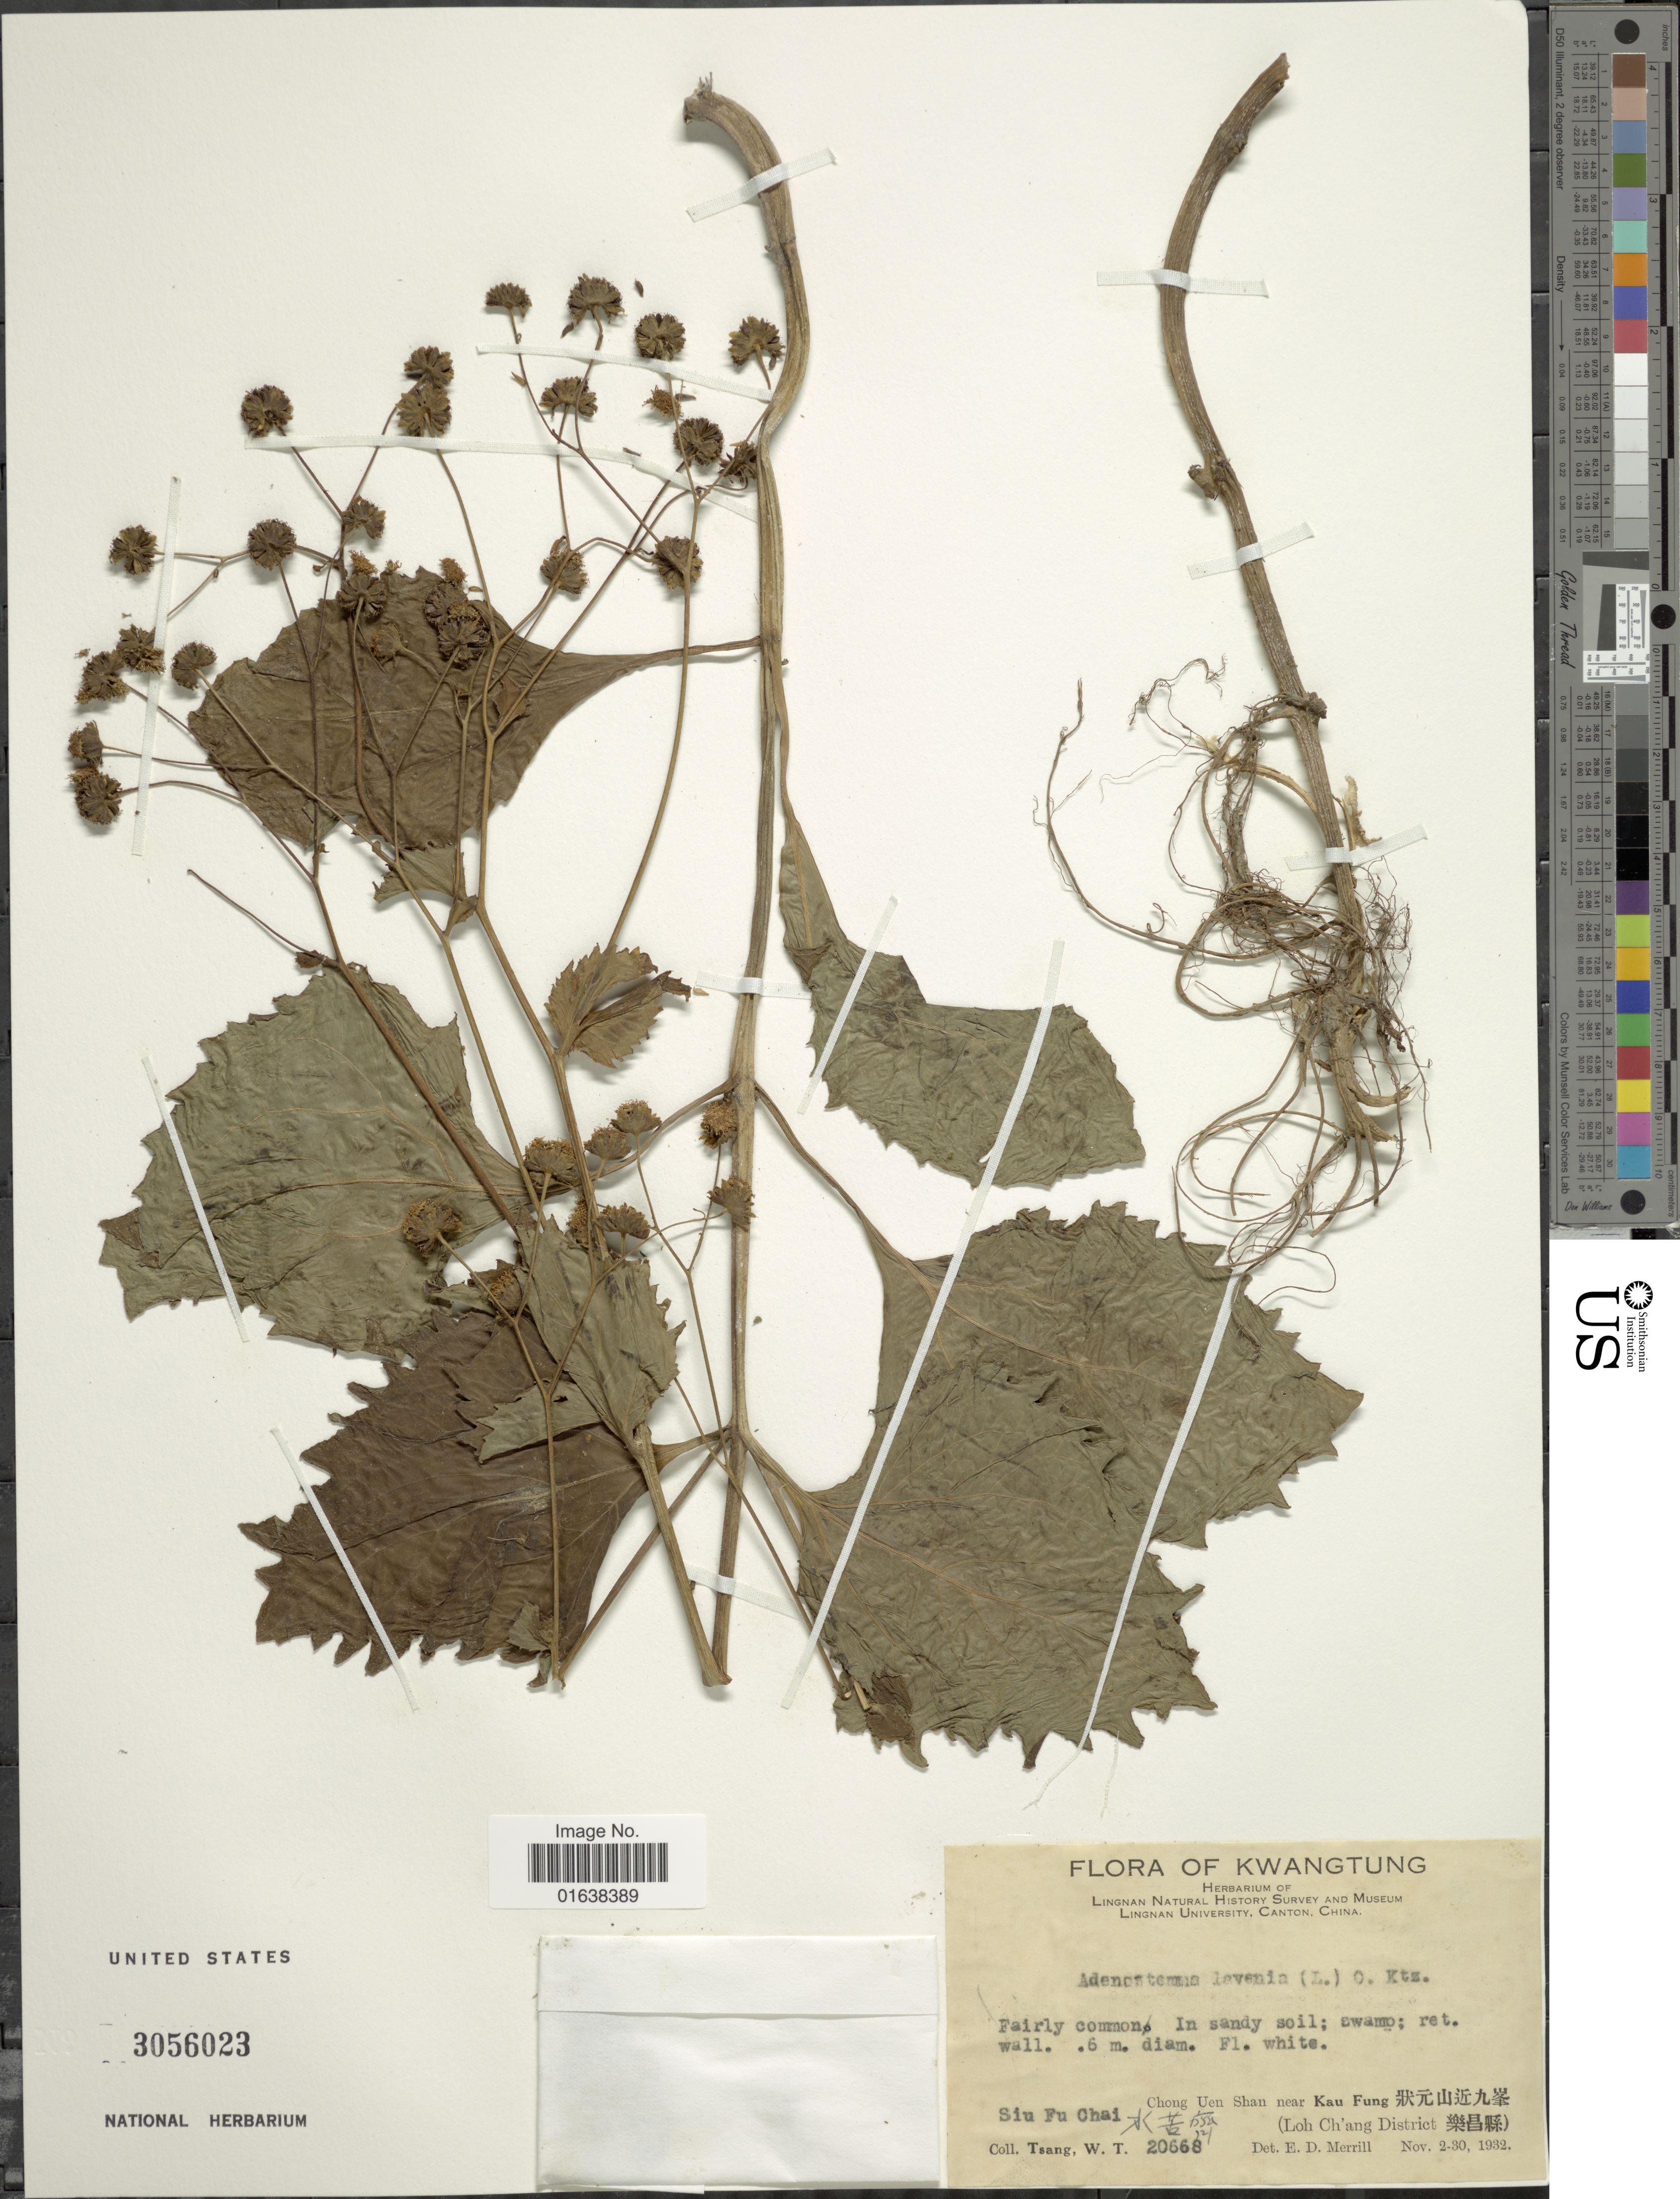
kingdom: Plantae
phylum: Tracheophyta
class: Magnoliopsida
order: Asterales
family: Asteraceae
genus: Adenostemma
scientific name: Adenostemma lavenia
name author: (L.) Kuntze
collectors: W. T. Tsang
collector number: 20668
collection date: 1932-11-02/1932-11-30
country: China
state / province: Guangdong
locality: Kwangtung. Siu Fu Chai. Chong uen Shan near Kau Fung x. (Loh Ch'ang District x)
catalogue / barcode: US 3056023